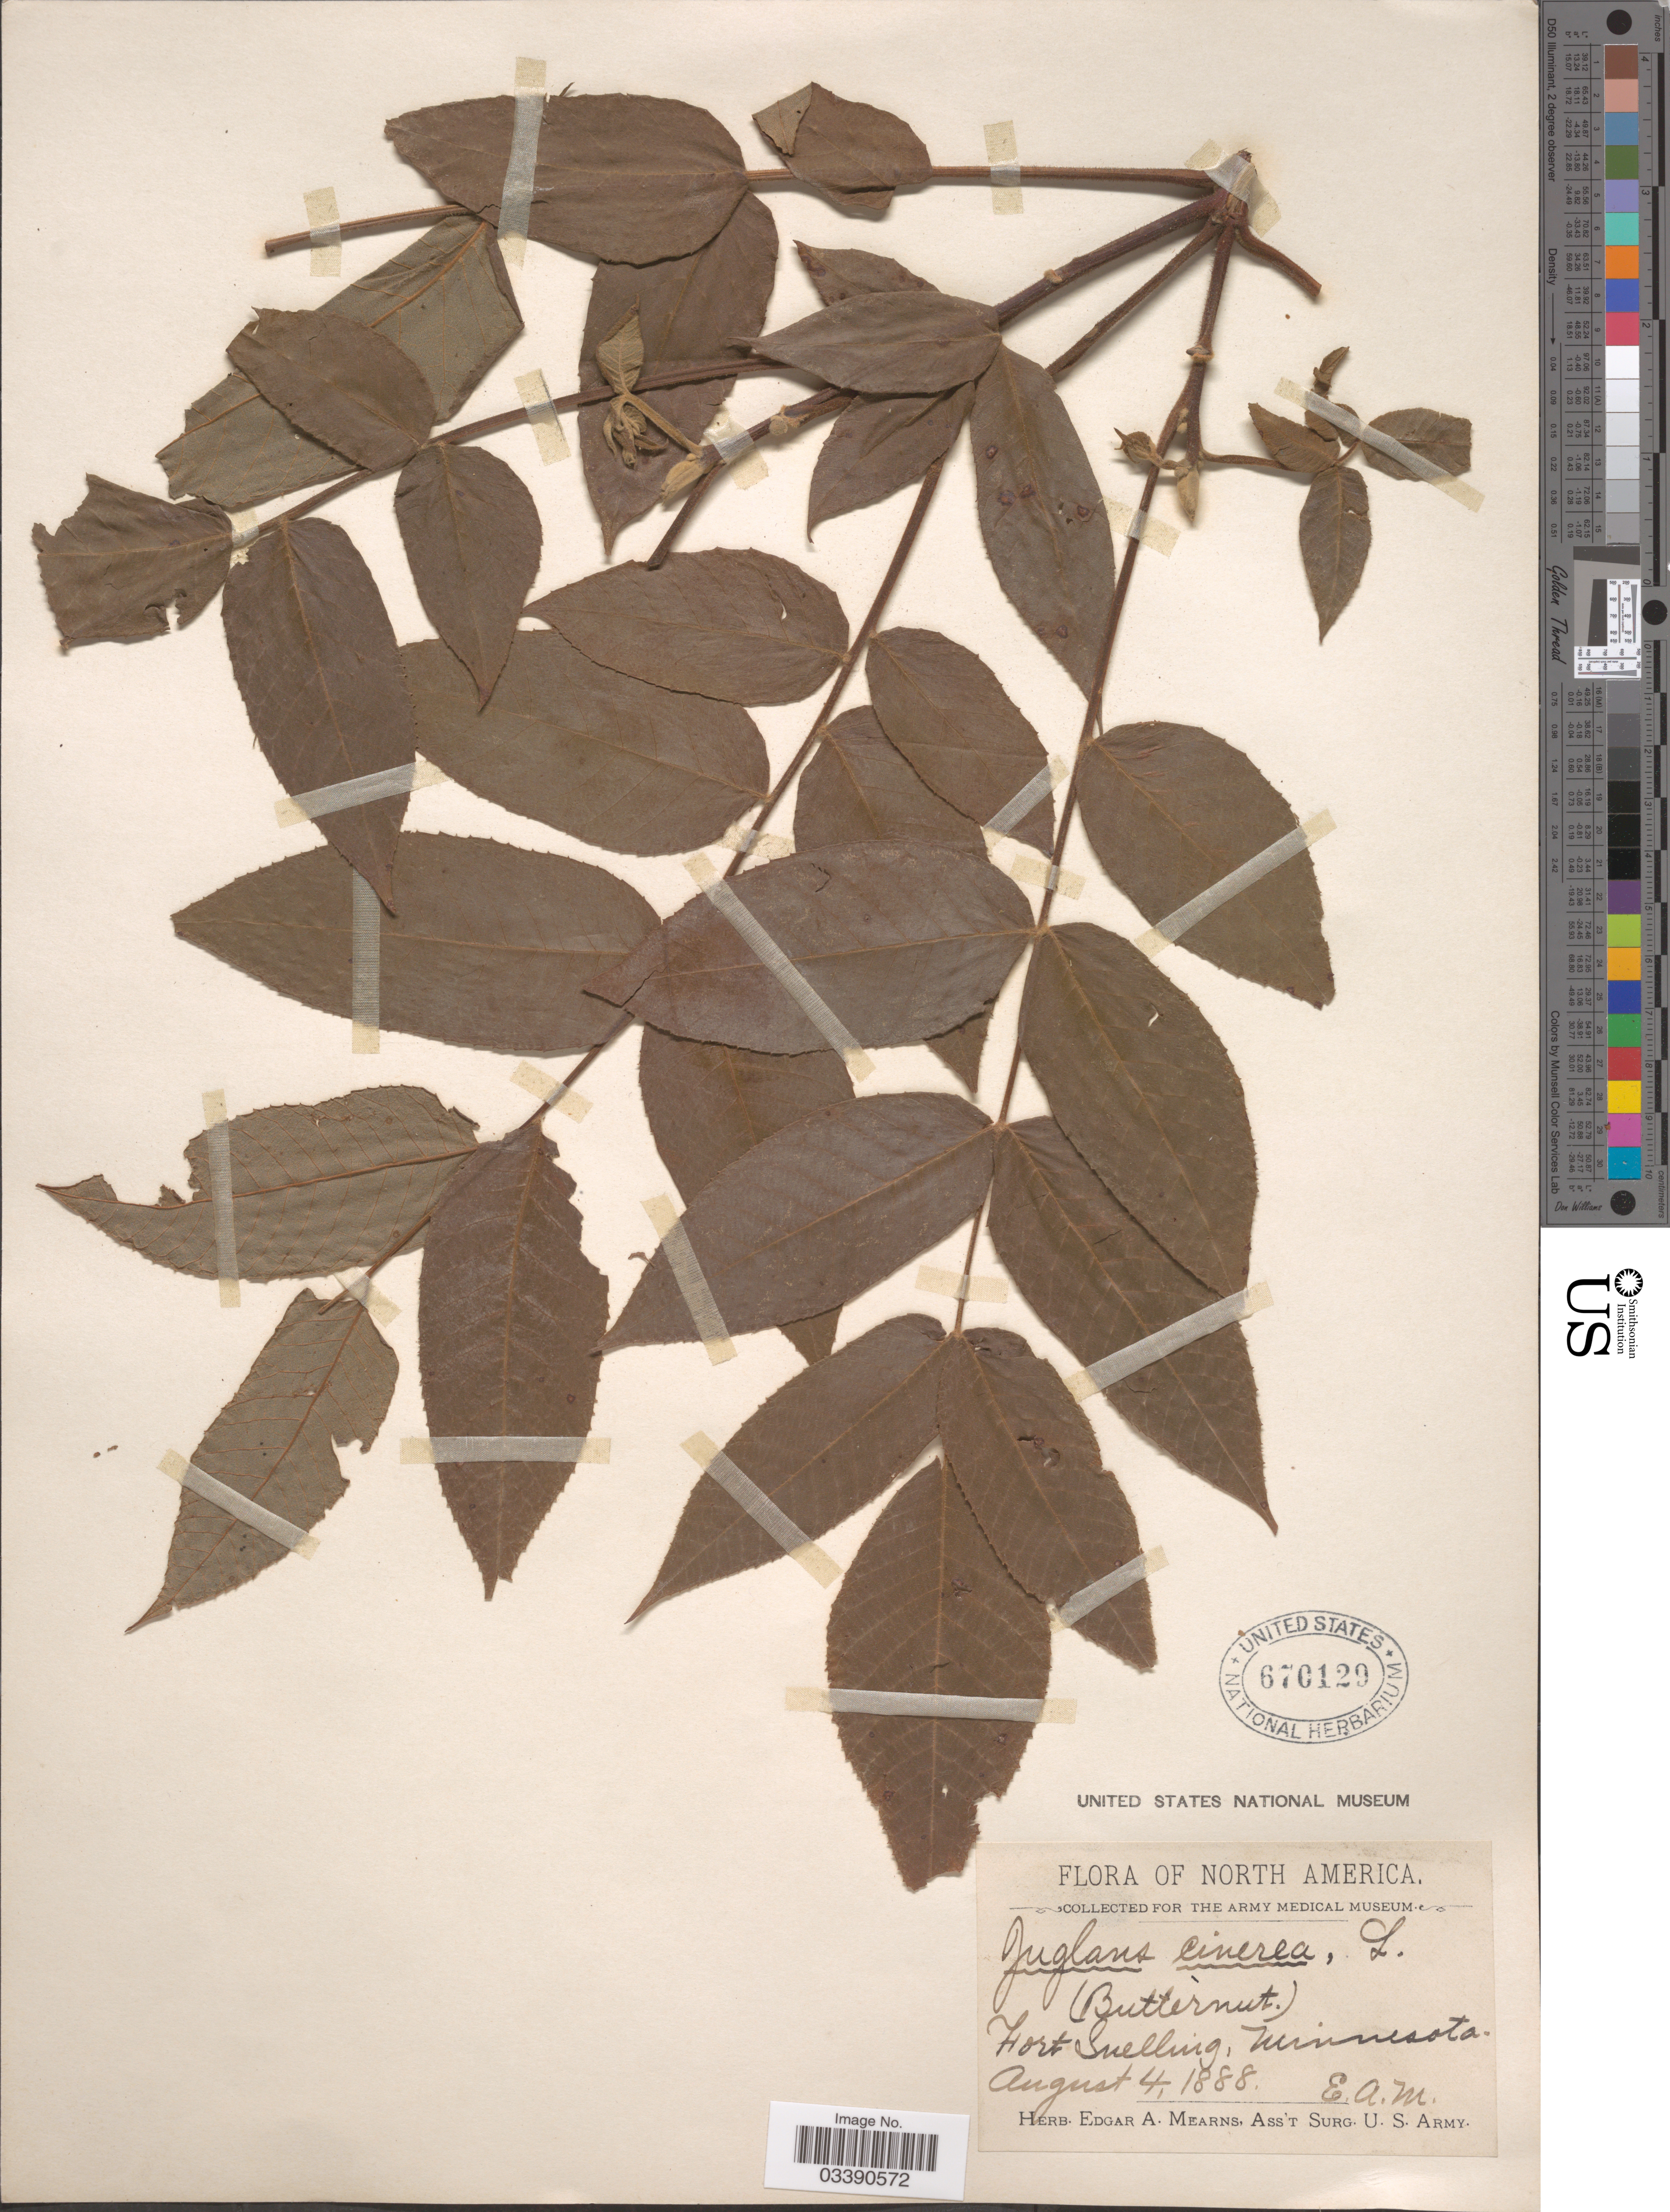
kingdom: Plantae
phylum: Tracheophyta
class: Magnoliopsida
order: Fagales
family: Juglandaceae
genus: Juglans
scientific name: Juglans cinerea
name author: L.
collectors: E. A. Mearns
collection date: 1888-08-04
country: United States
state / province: Minnesota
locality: Fort Snelling.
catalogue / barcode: US 670129